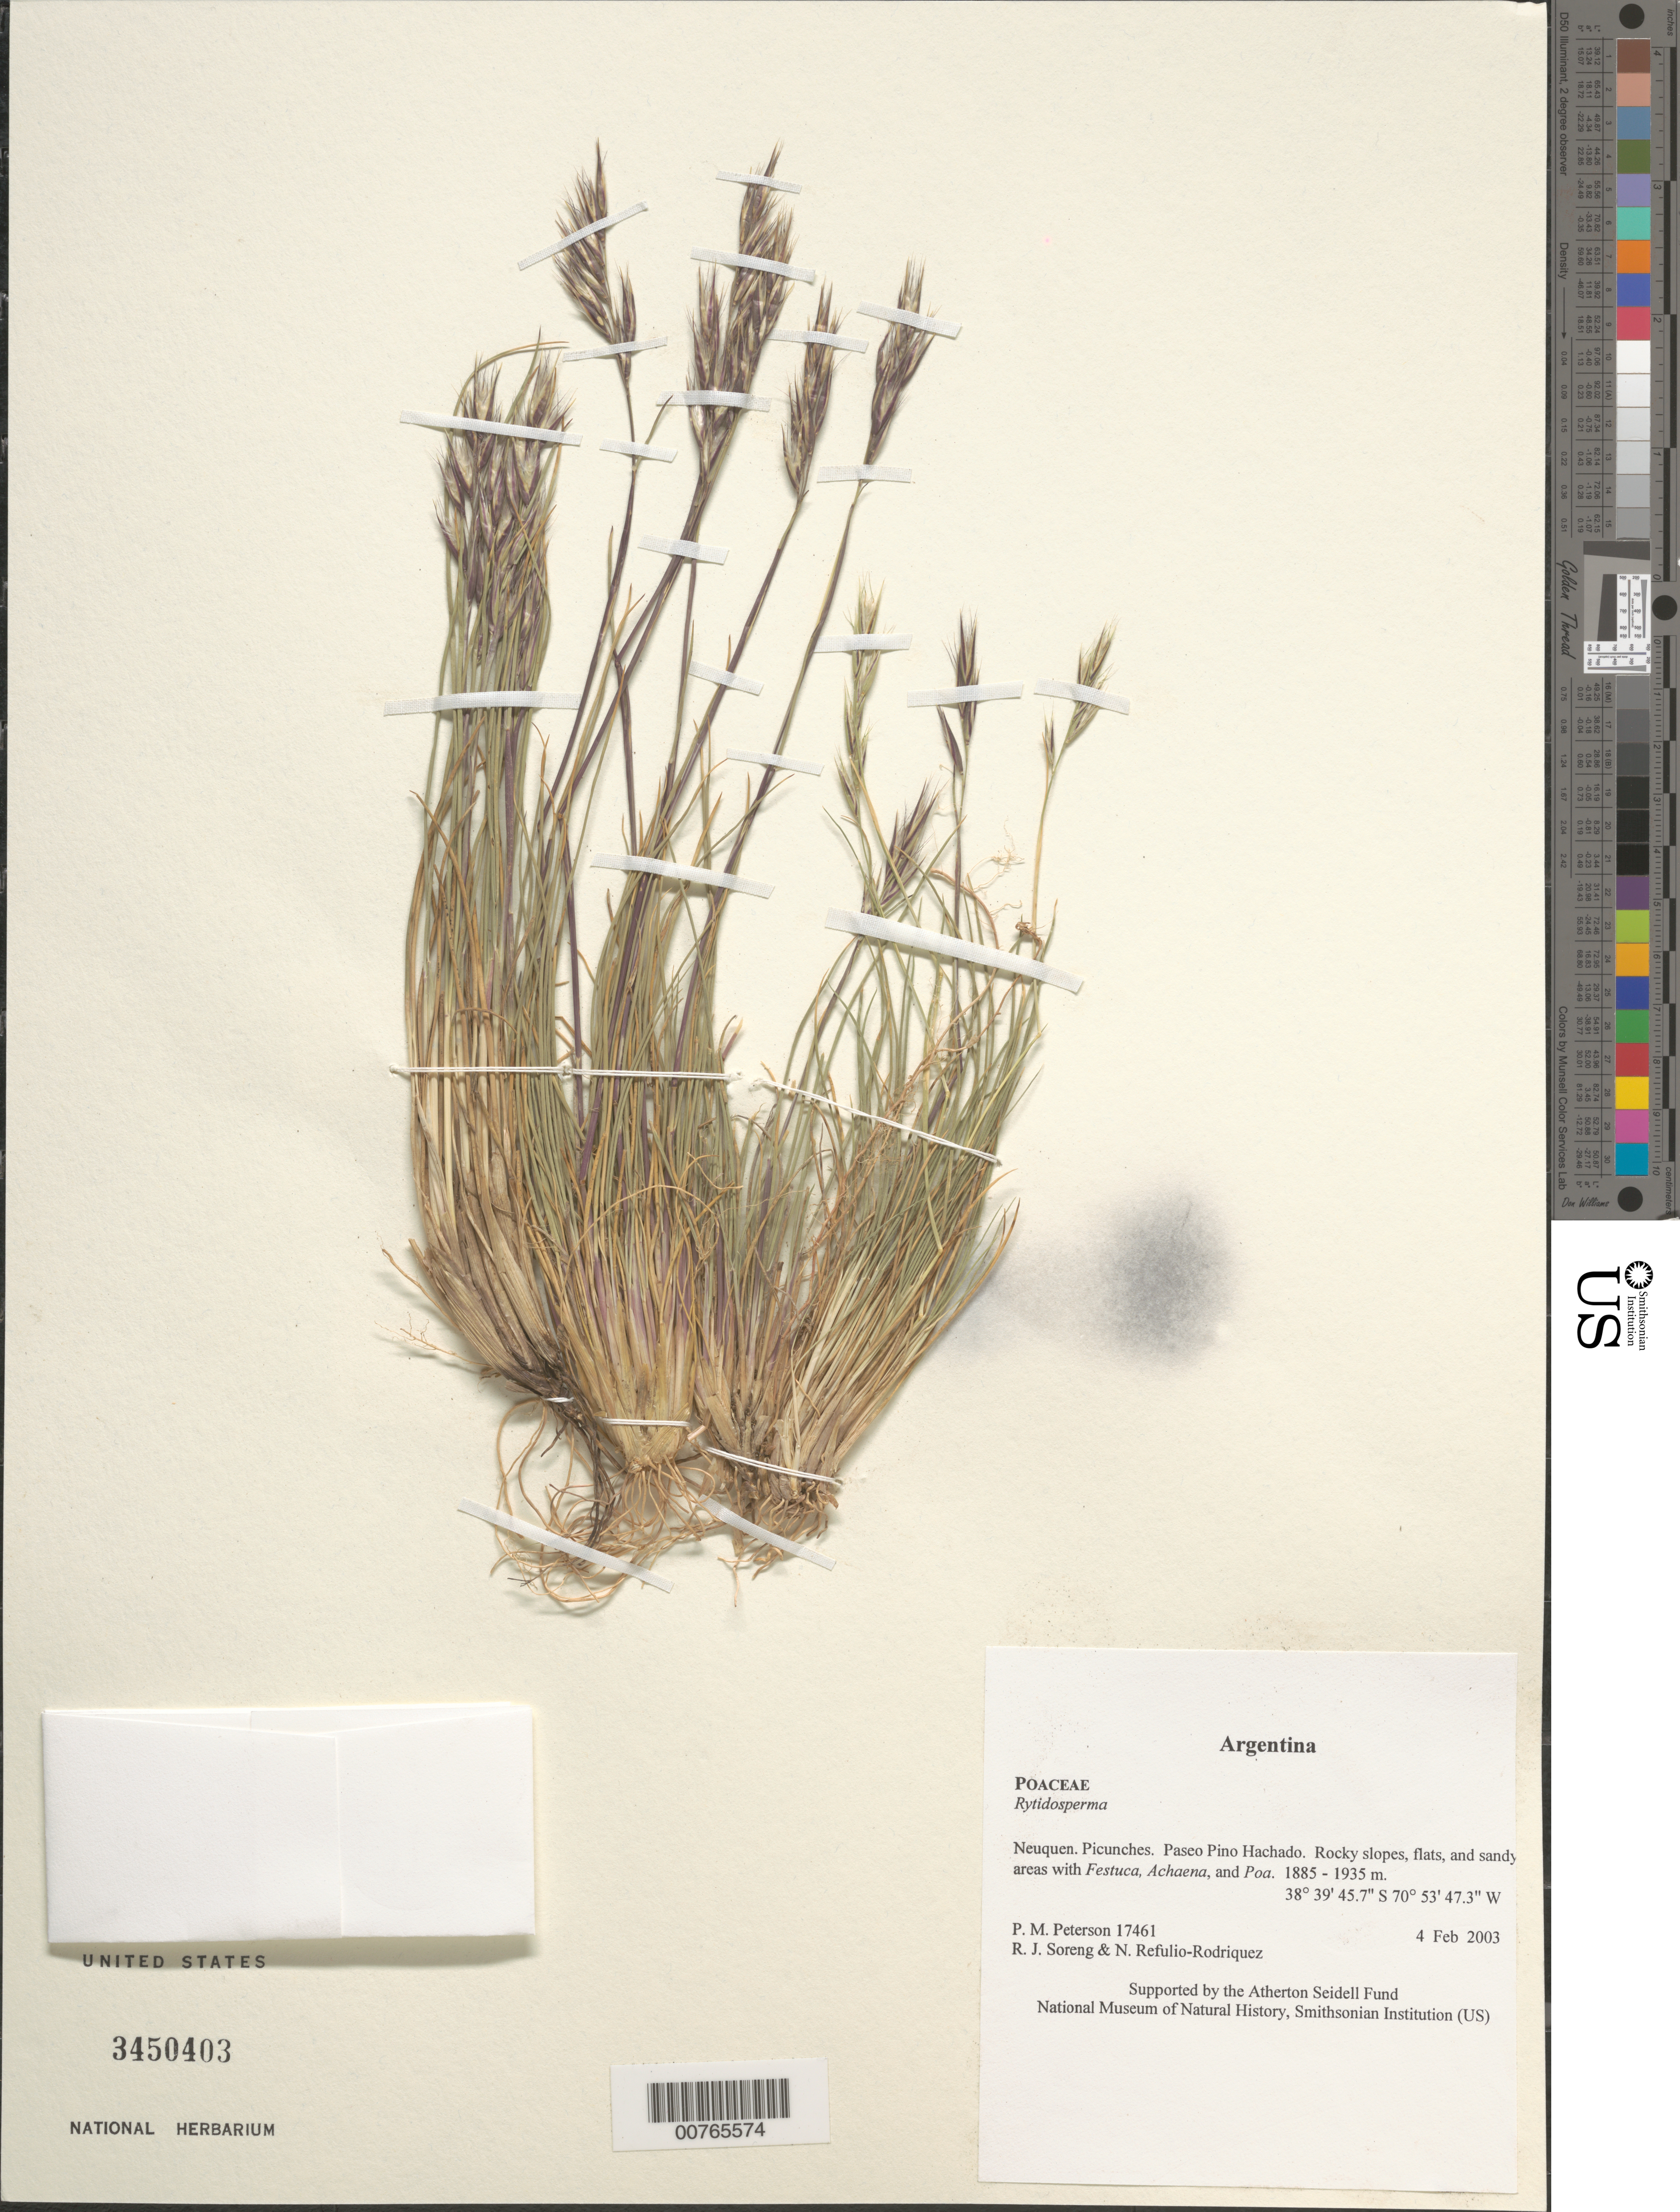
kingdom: Plantae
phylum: Tracheophyta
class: Liliopsida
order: Poales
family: Poaceae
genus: Rytidosperma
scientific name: Rytidosperma sp.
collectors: P. M. Peterson, R. J. Soreng & N. Refulio-Rodríguez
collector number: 17461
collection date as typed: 04 Feb 2003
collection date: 2003-02-04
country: Argentina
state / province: Neuquen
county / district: Picunches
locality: Paseo Pino Hachado. Rocky slopes, flats, and sandy areas with Festuca, Achaena, and Poa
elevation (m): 1885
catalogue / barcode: US 3450403